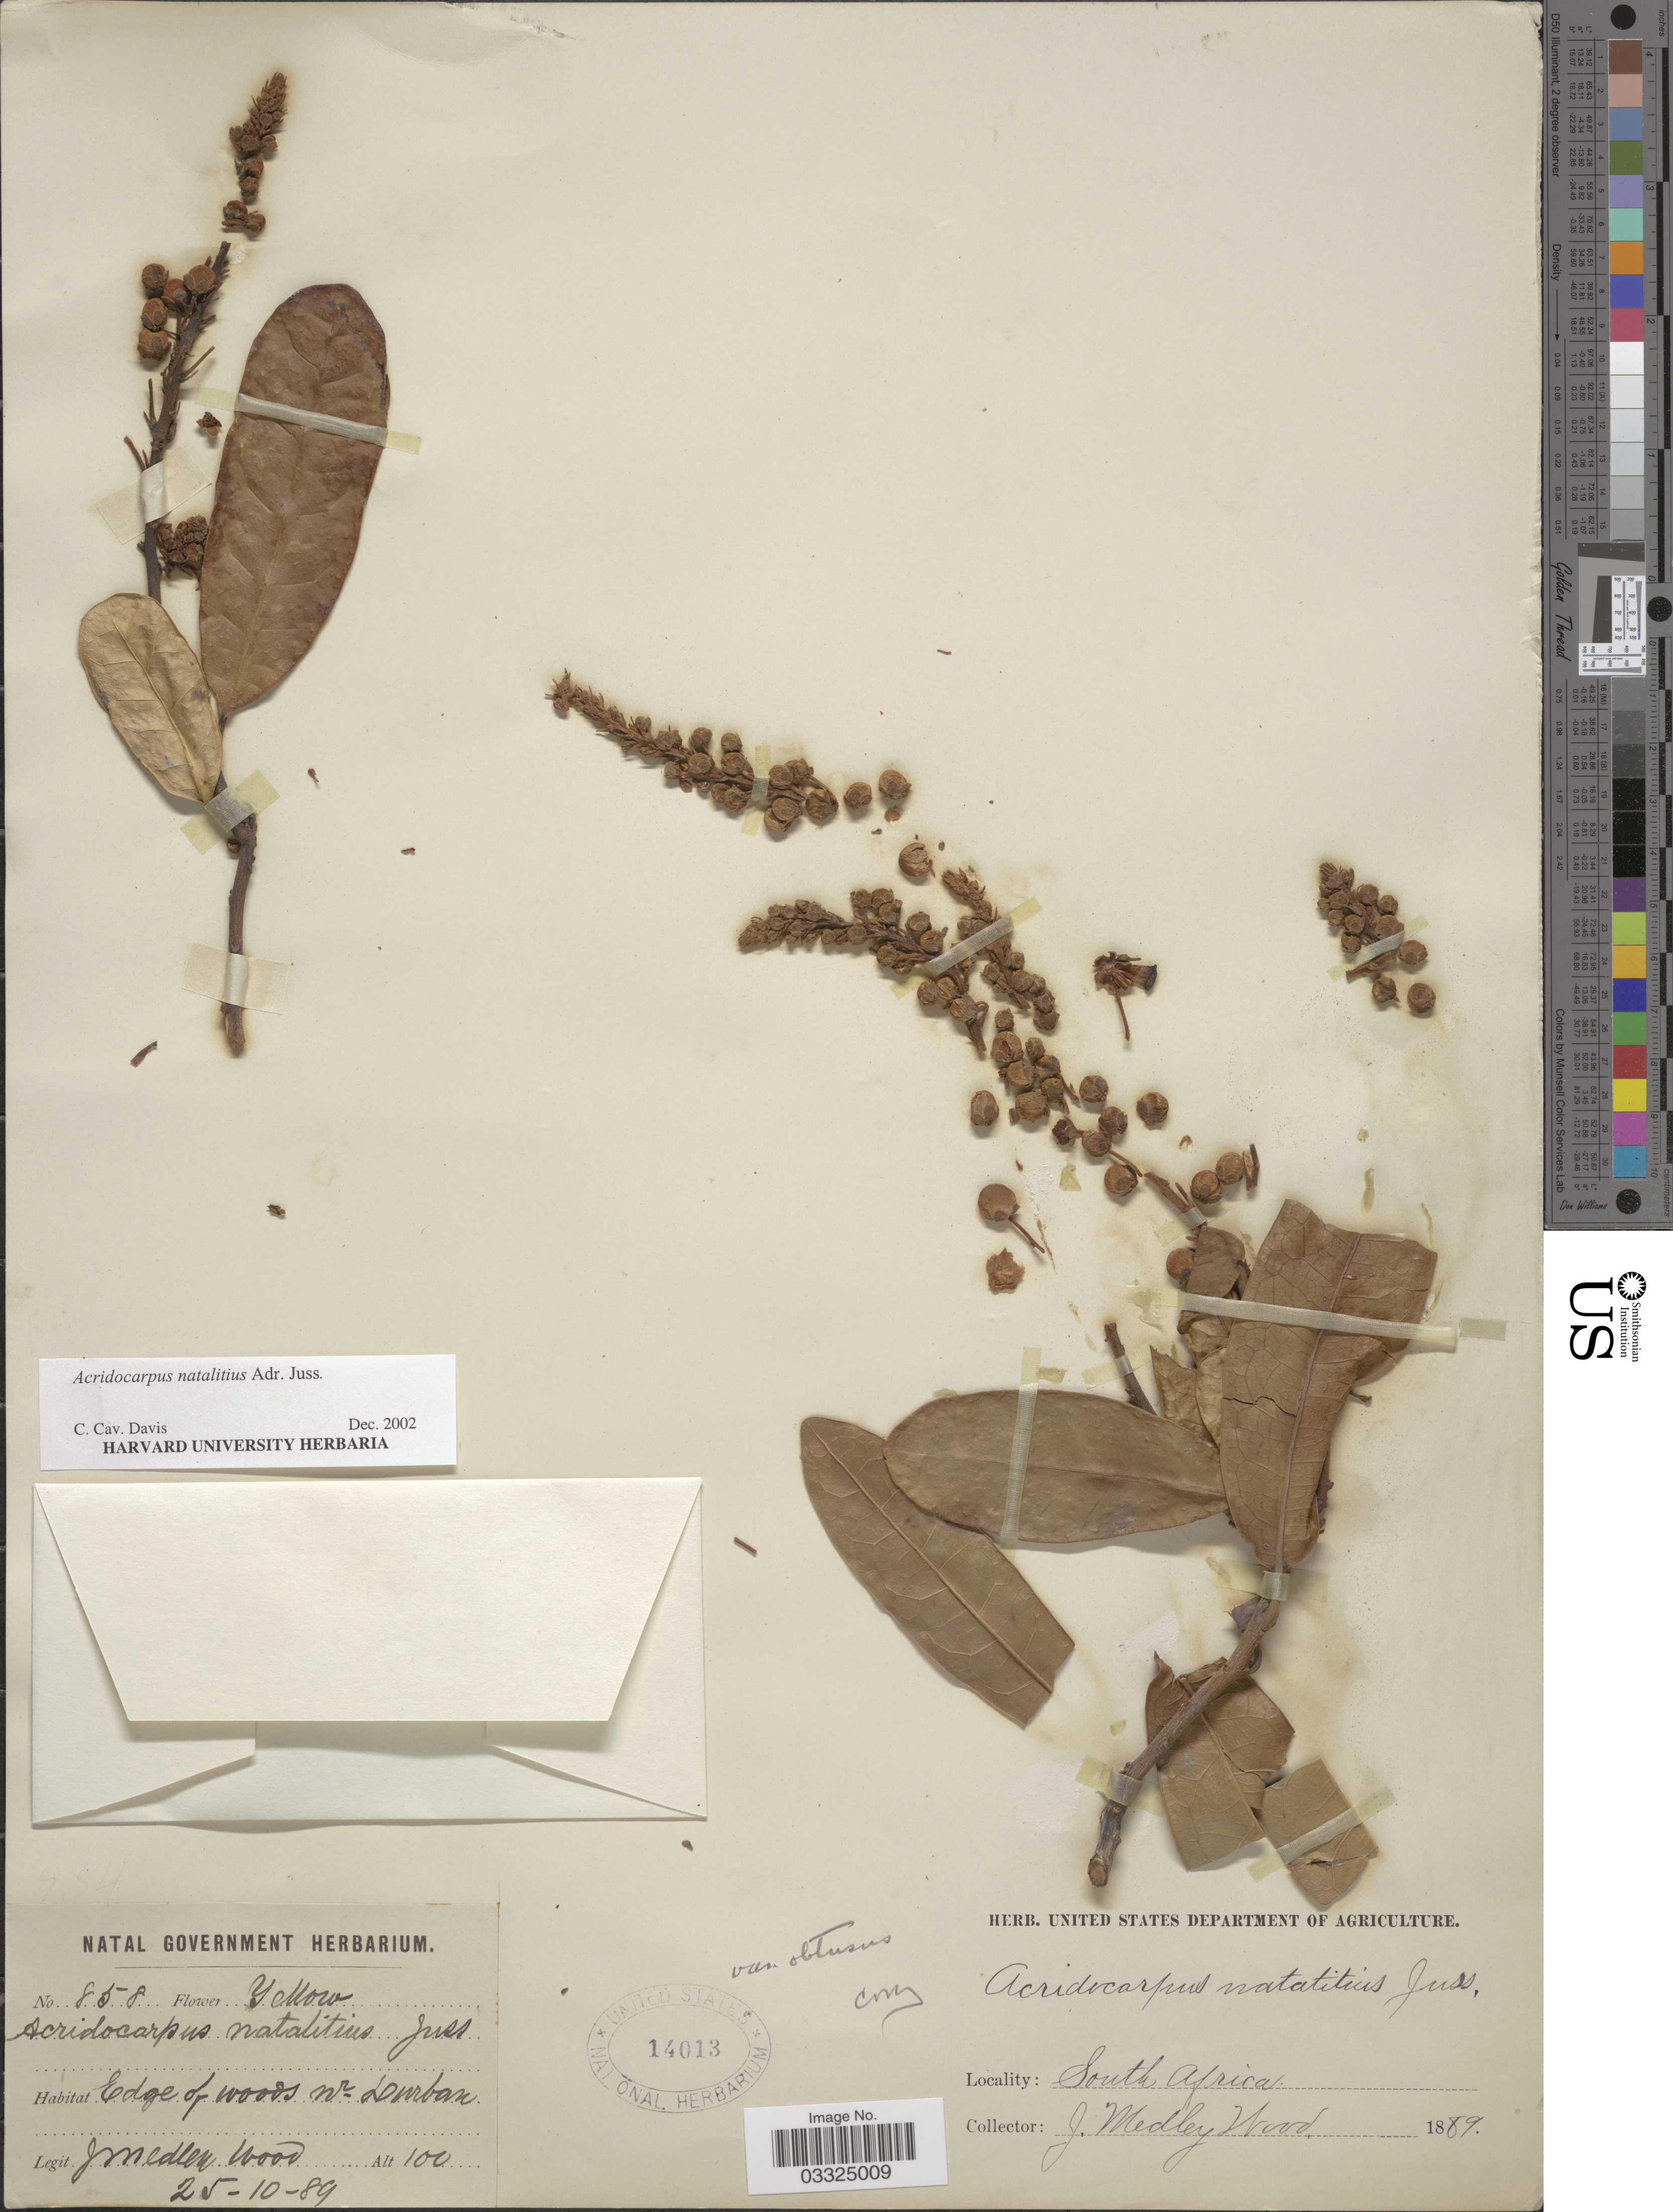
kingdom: Plantae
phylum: Tracheophyta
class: Magnoliopsida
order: Malpighiales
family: Malpighiaceae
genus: Acridocarpus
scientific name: Acridocarpus natalitus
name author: A. Juss.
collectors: J. Medley Wood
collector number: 858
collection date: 1889-10-25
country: South Africa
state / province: KwaZulu-Natal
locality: Edge of woods nr Durban.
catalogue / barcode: US 14013